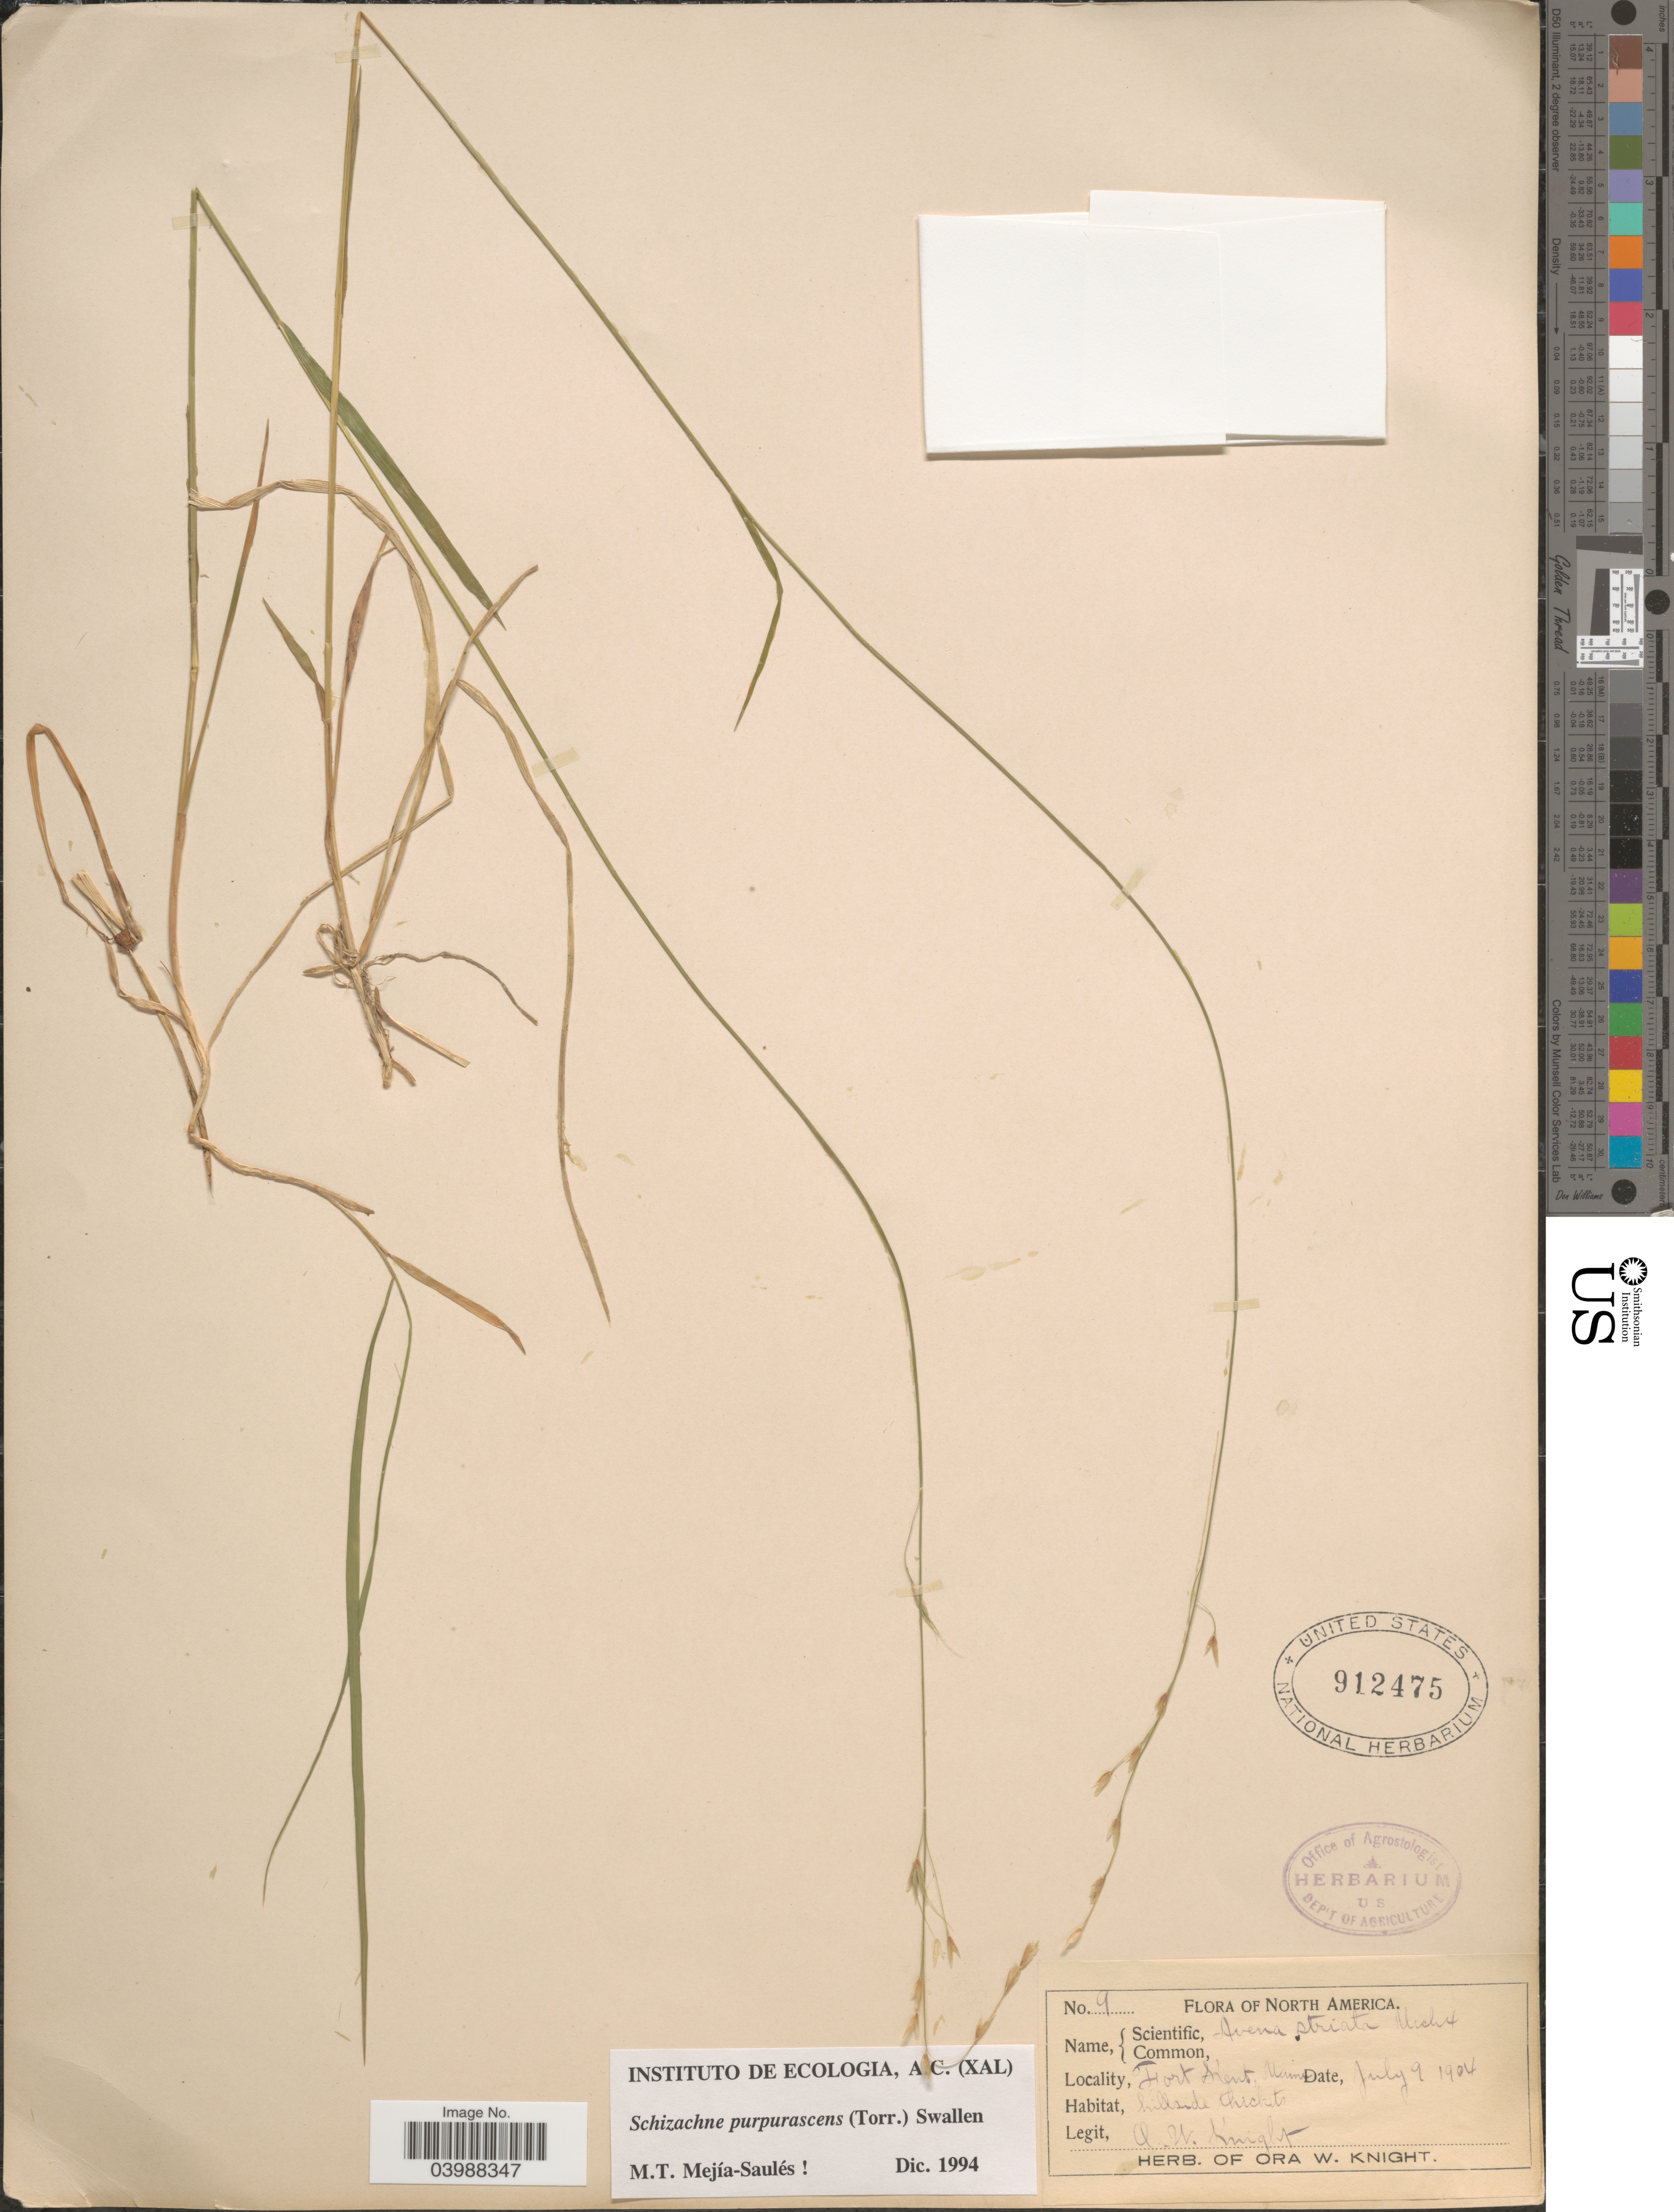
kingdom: Plantae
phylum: Tracheophyta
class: Liliopsida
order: Poales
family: Poaceae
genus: Schizachne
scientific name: Schizachne purpurascens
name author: (Torr.) Swallen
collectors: O. Knight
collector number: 9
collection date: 1904-07-09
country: United States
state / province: Maine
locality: Fort Kent.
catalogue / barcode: US 912475